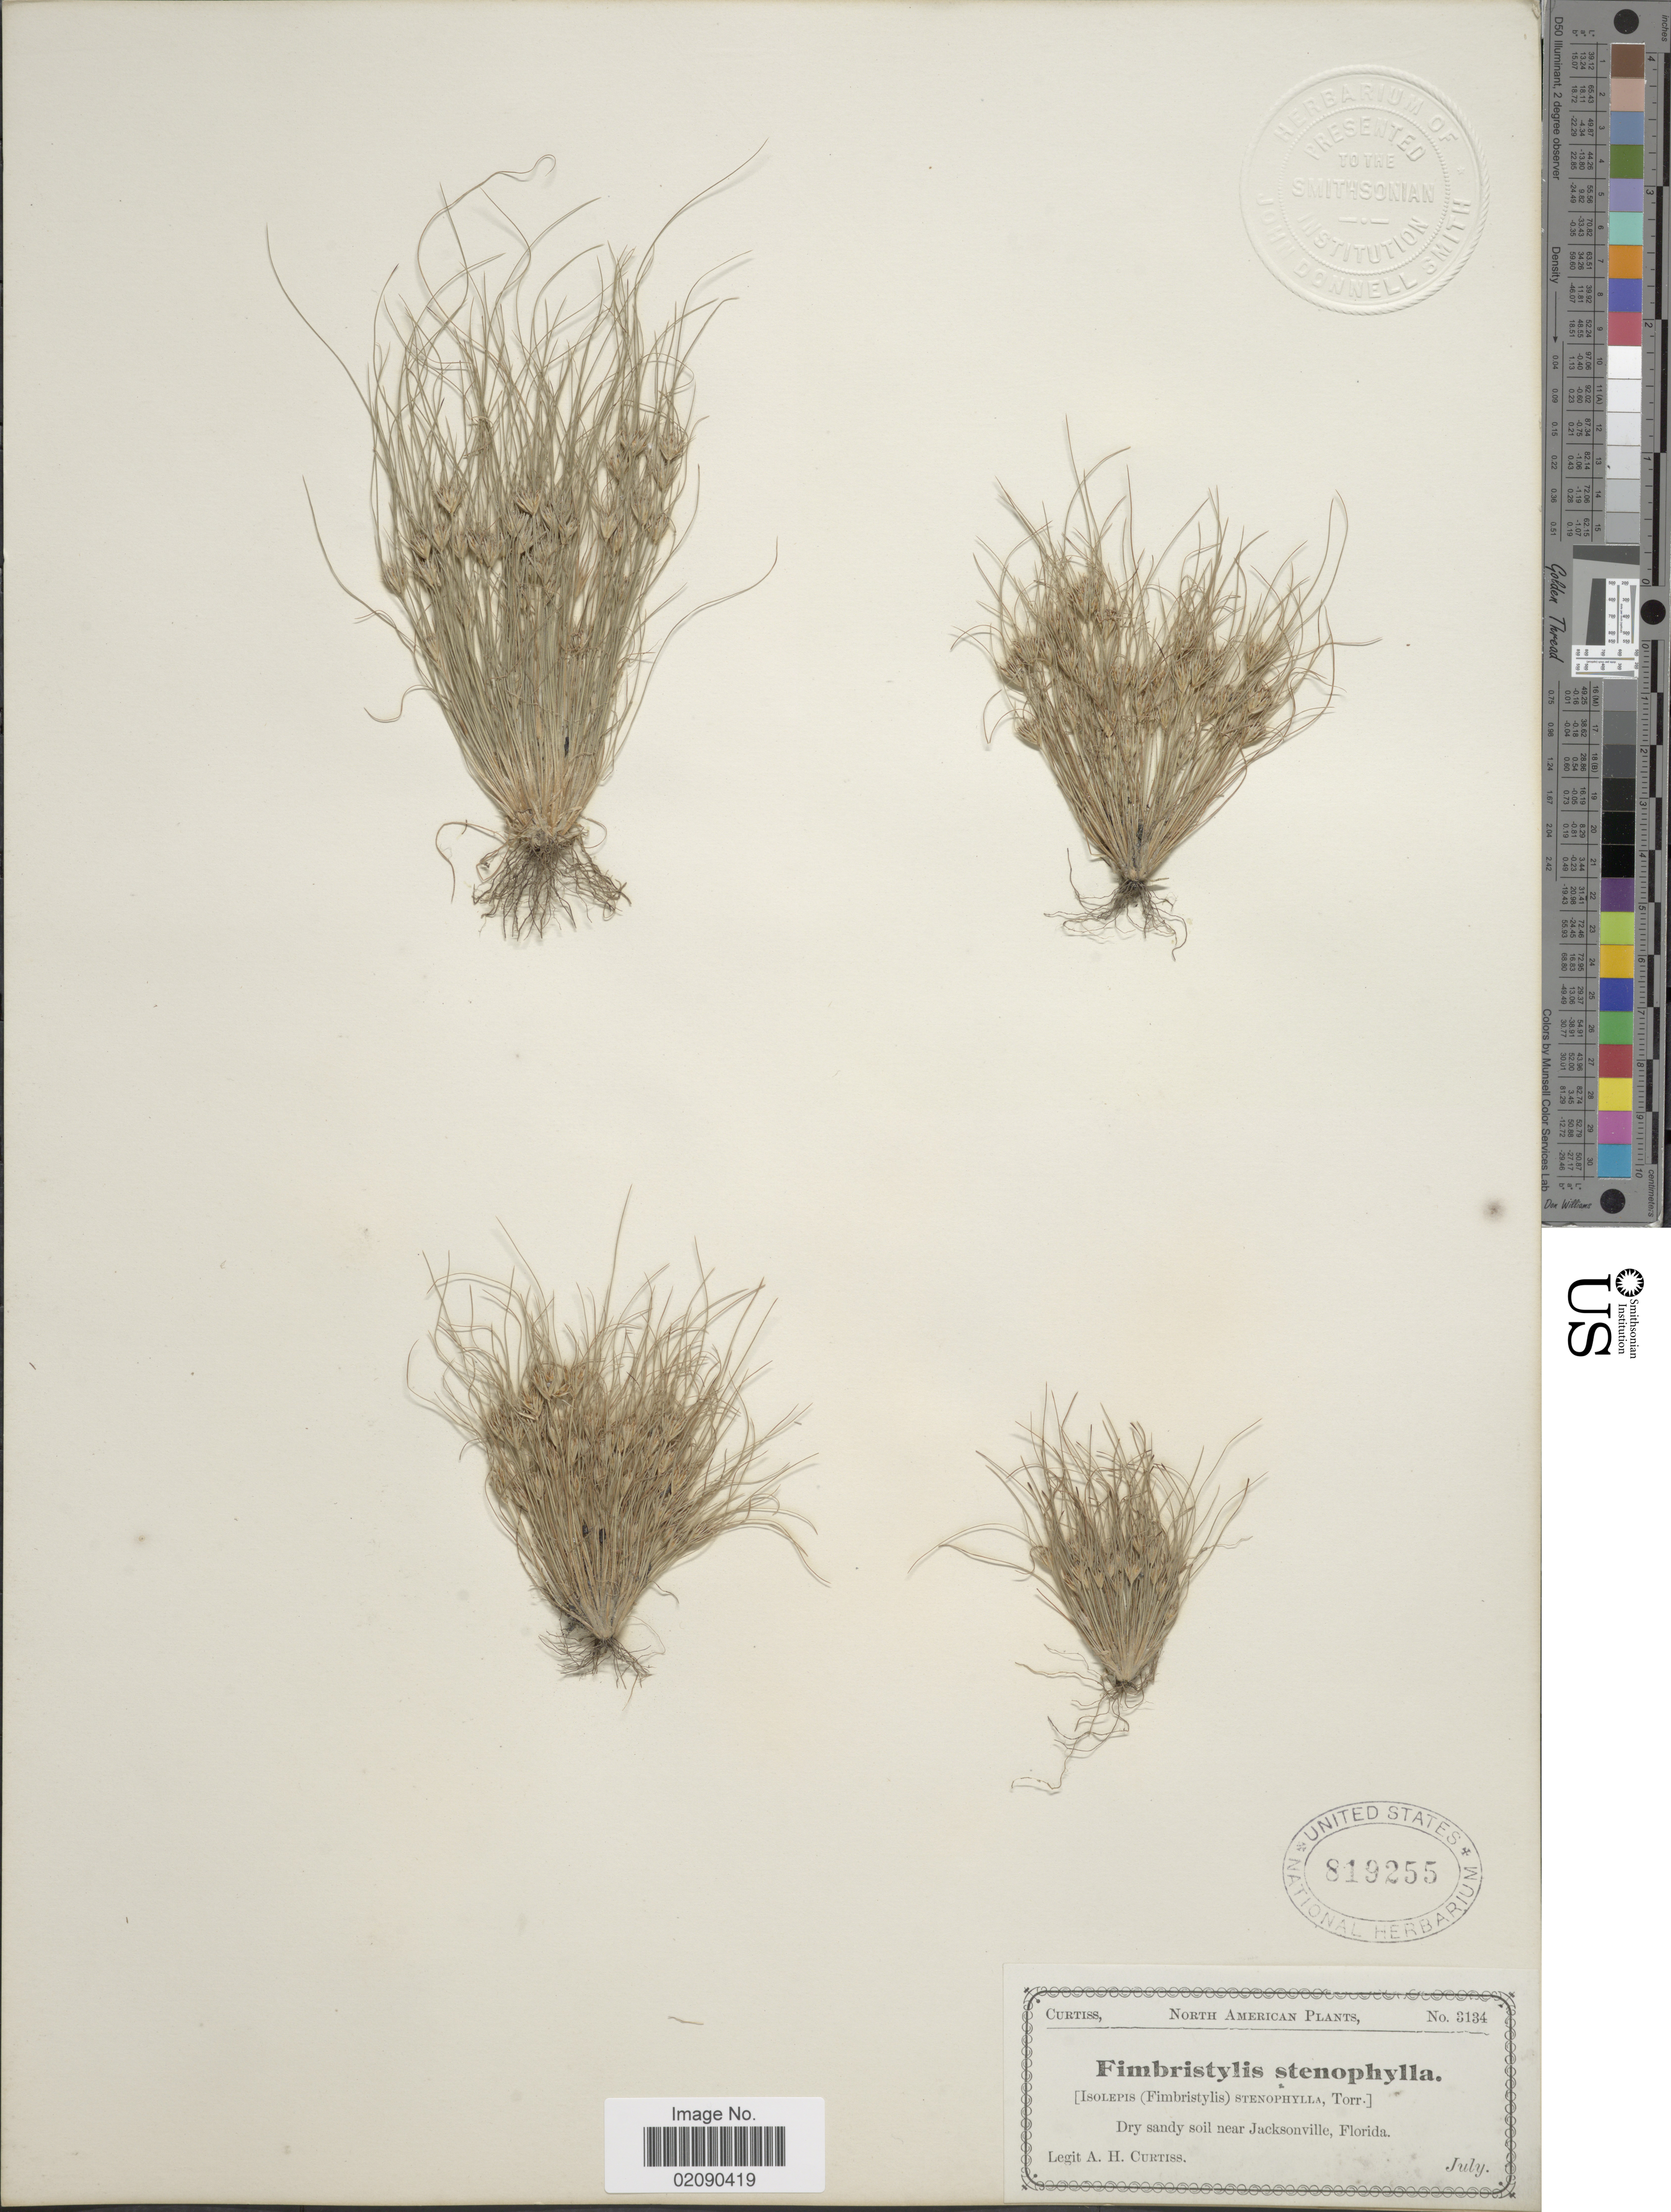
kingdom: Plantae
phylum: Tracheophyta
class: Liliopsida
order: Poales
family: Cyperaceae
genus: Bulbostylis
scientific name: Bulbostylis stenophylla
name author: (Elliott) C.B. Clarke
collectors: A. H. Curtiss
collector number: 3134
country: United States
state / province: Florida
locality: Dry sandy soil near Jacksonville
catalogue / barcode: US 819255